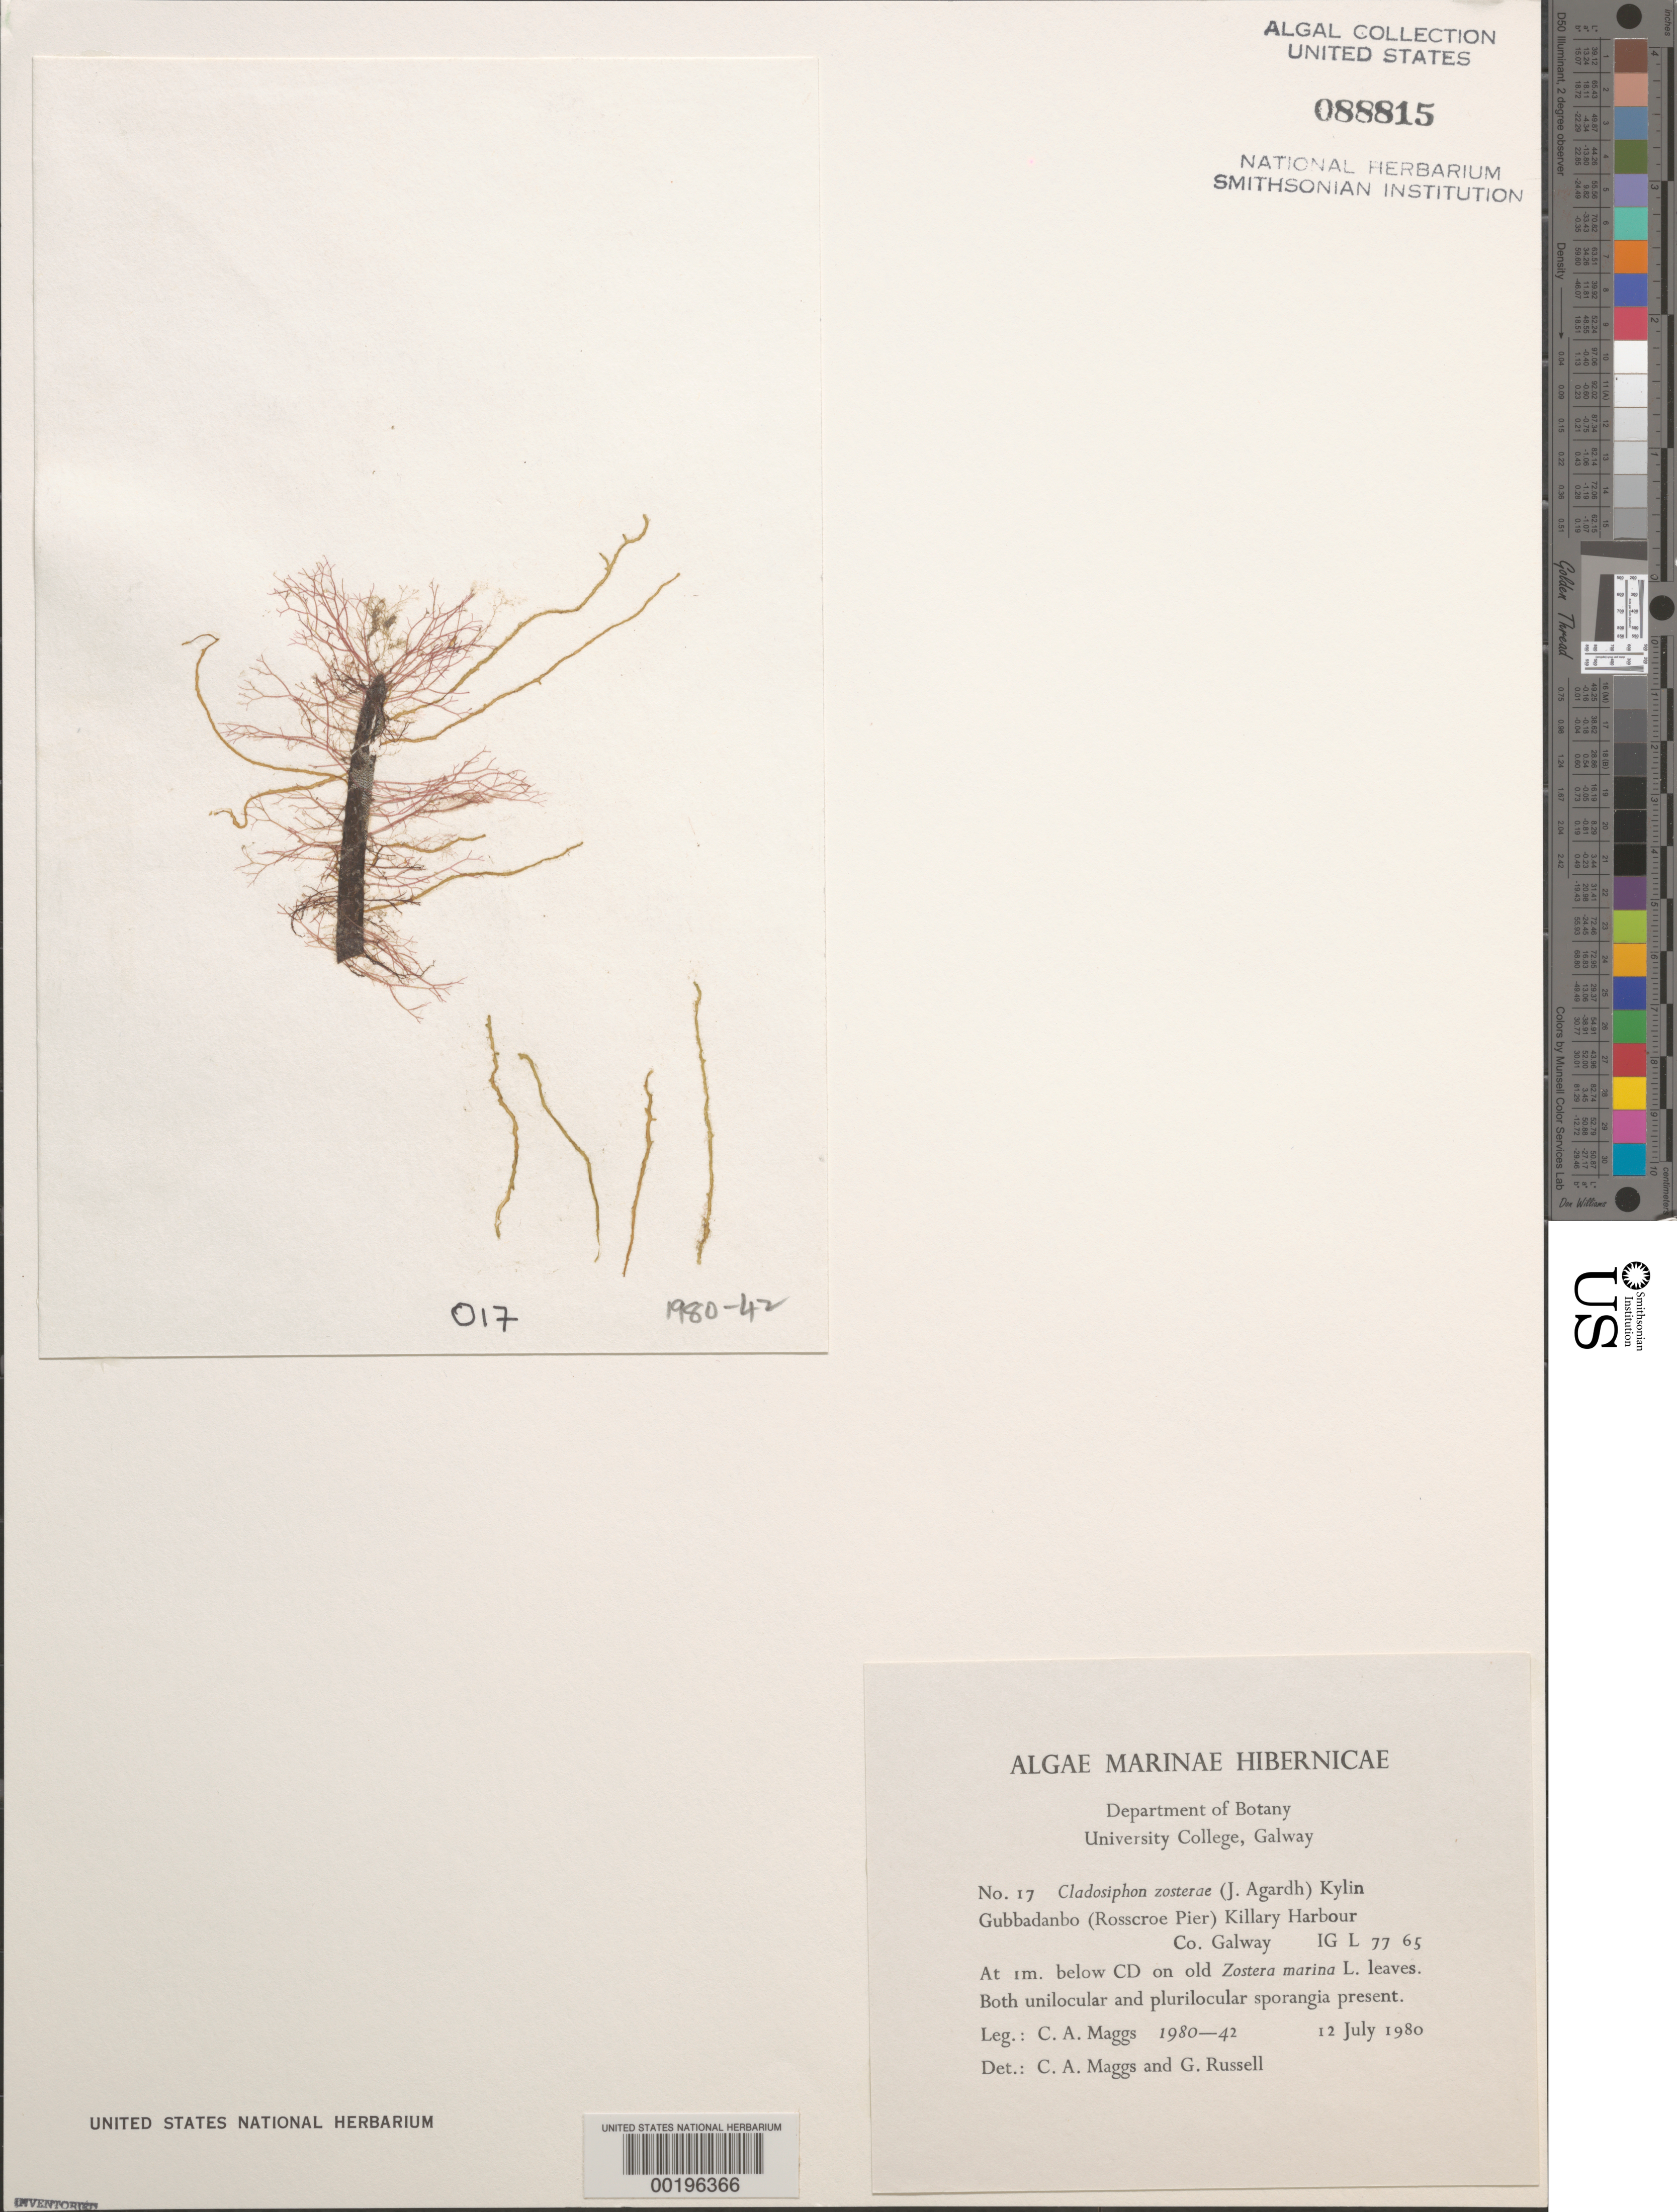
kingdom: Chromista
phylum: Ochrophyta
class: Phaeophyceae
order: Ectocarpales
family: Chordariaceae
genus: Cladosiphon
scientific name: Cladosiphon zosterae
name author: (J. Agardh) Kylin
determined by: Maggs, C. A.; Russell, G. E.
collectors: C. Maggs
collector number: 1980-42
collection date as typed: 12 Jul 1980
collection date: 1980-07-12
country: Ireland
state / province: Connaught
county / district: Galway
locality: Gubbadanbo, Rosscroe Pier, Killary Harbour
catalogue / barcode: US 88815